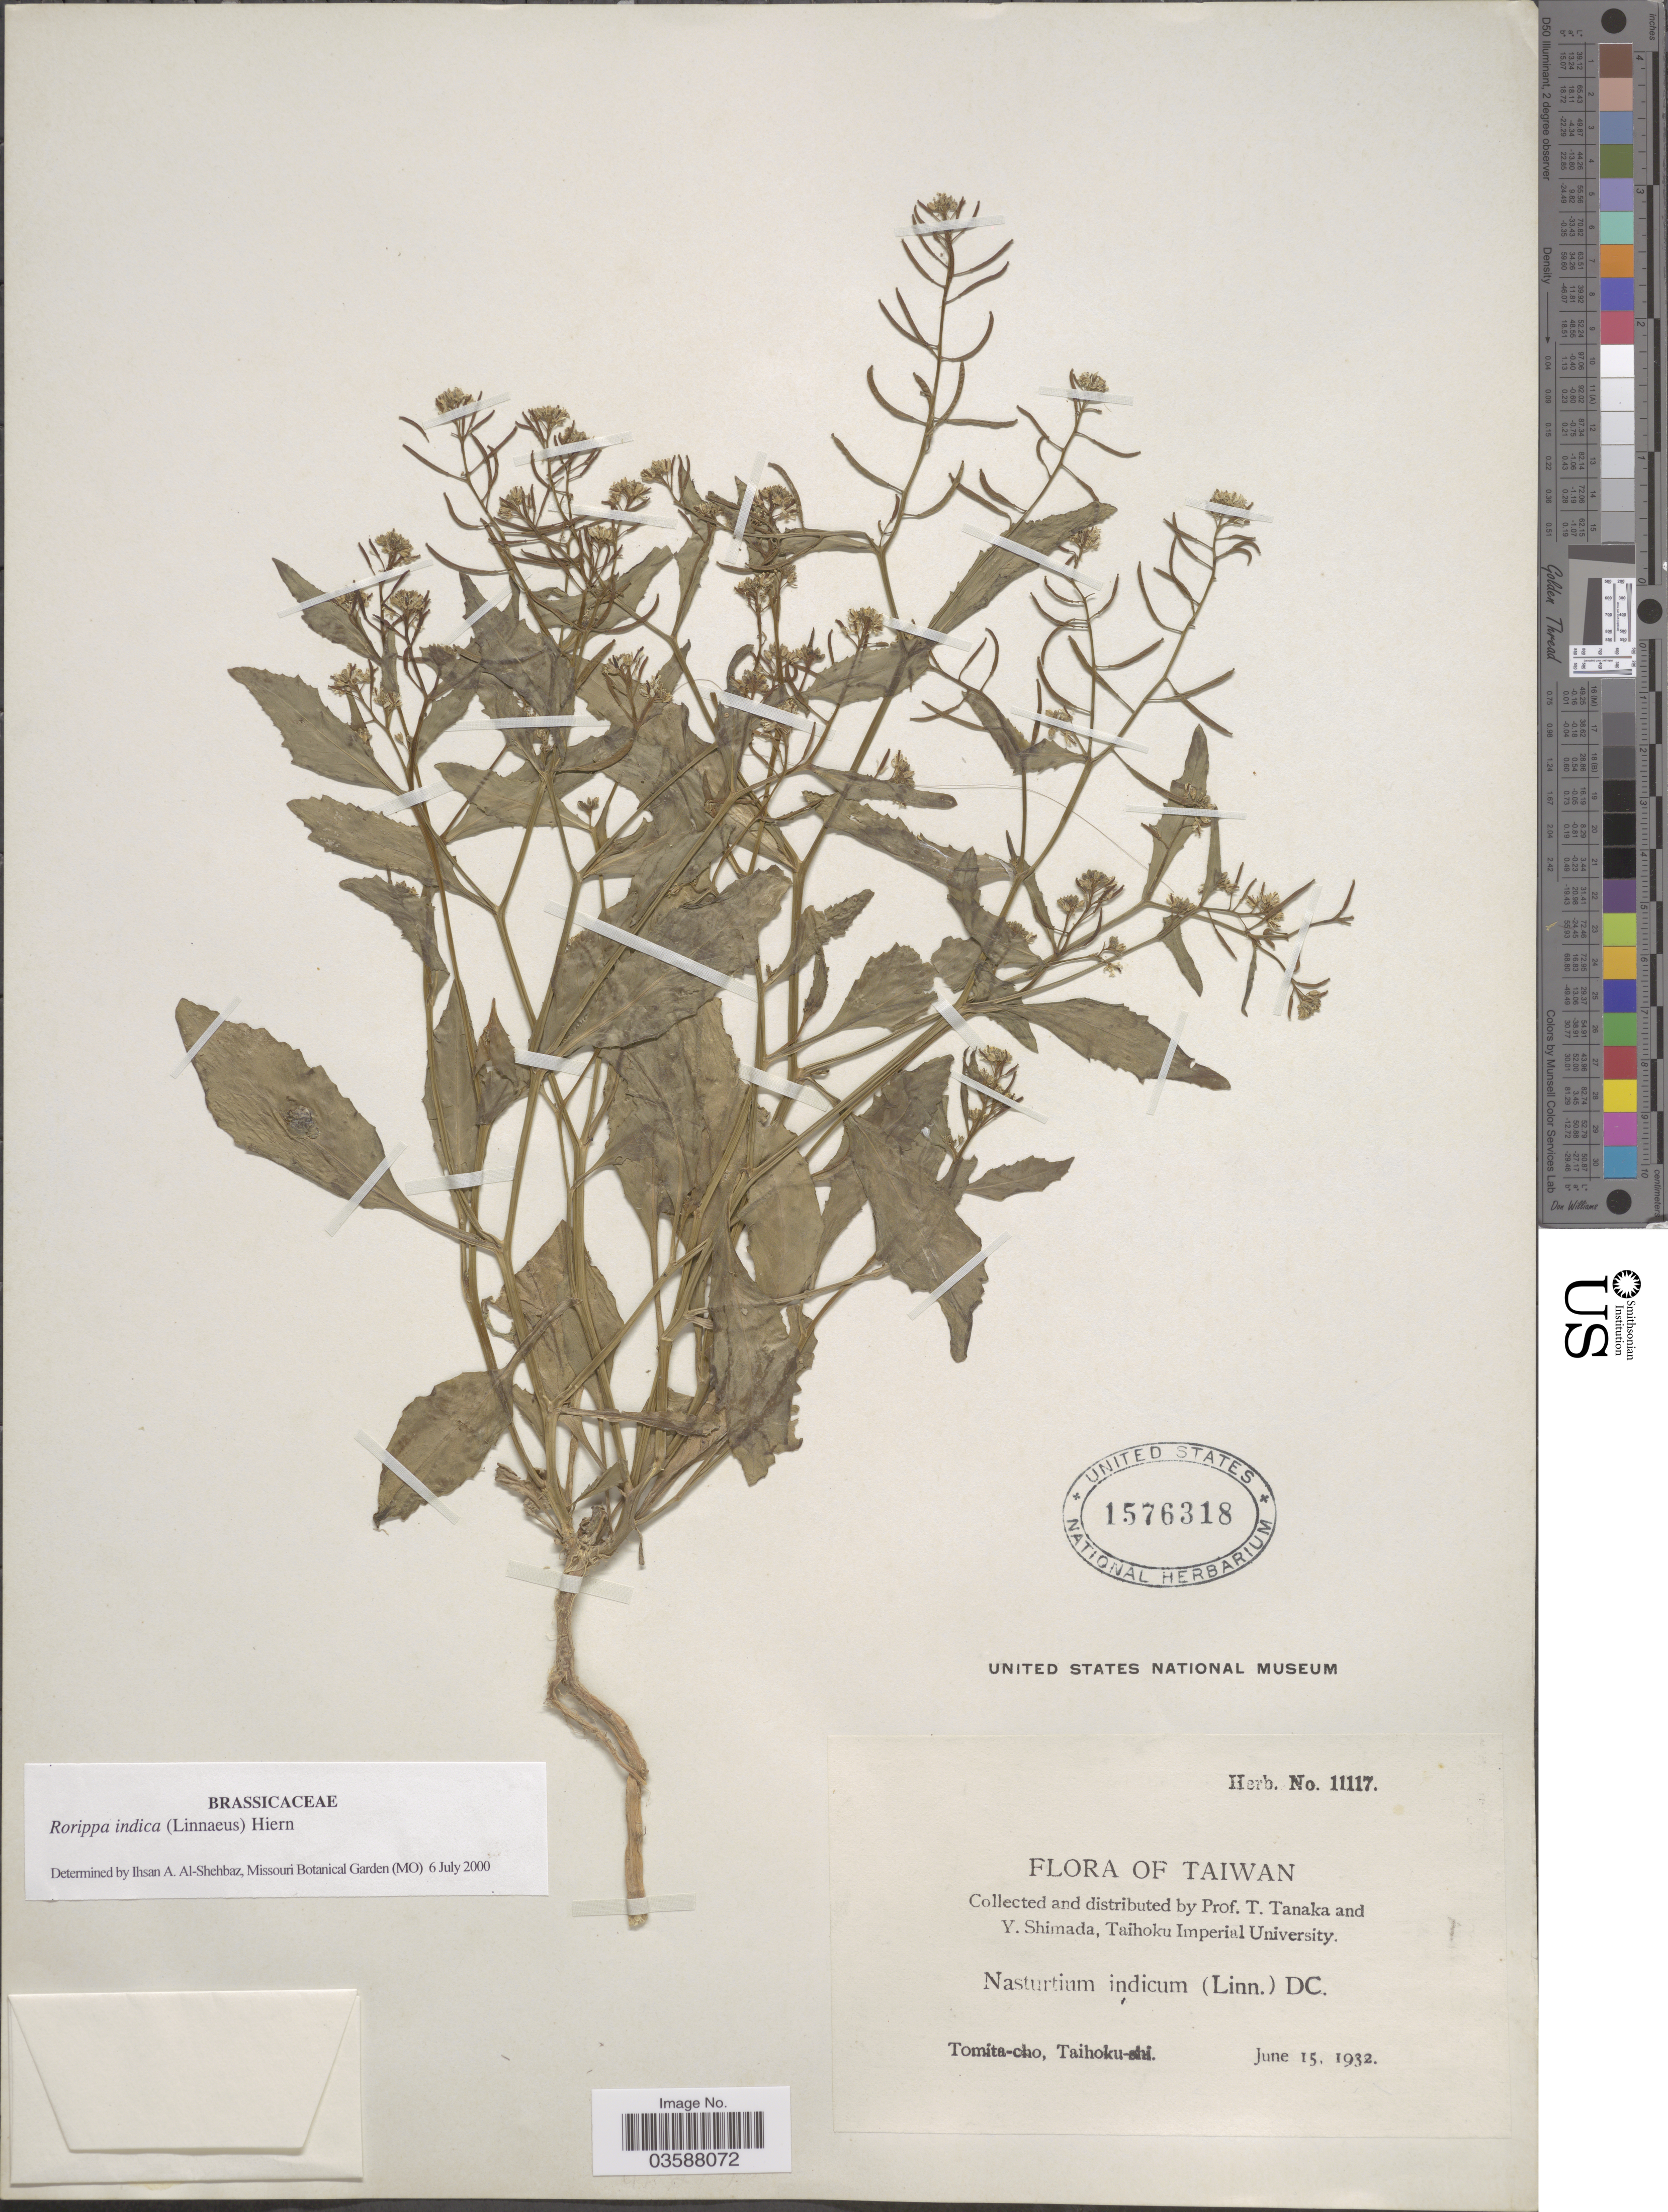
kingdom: Plantae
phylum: Tracheophyta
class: Magnoliopsida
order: Brassicales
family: Brassicaceae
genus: Rorippa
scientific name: Rorippa indica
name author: (L.) Hiern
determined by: Al-Shehbaz, I. A., (MO), Missouri Botanical Garden (UNITED STATES)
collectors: T. Tanaka & Y. Shimada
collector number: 11117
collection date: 1932-06-15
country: Taiwan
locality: Tomita-cho, Taihoku-shi.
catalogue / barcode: US 1576318